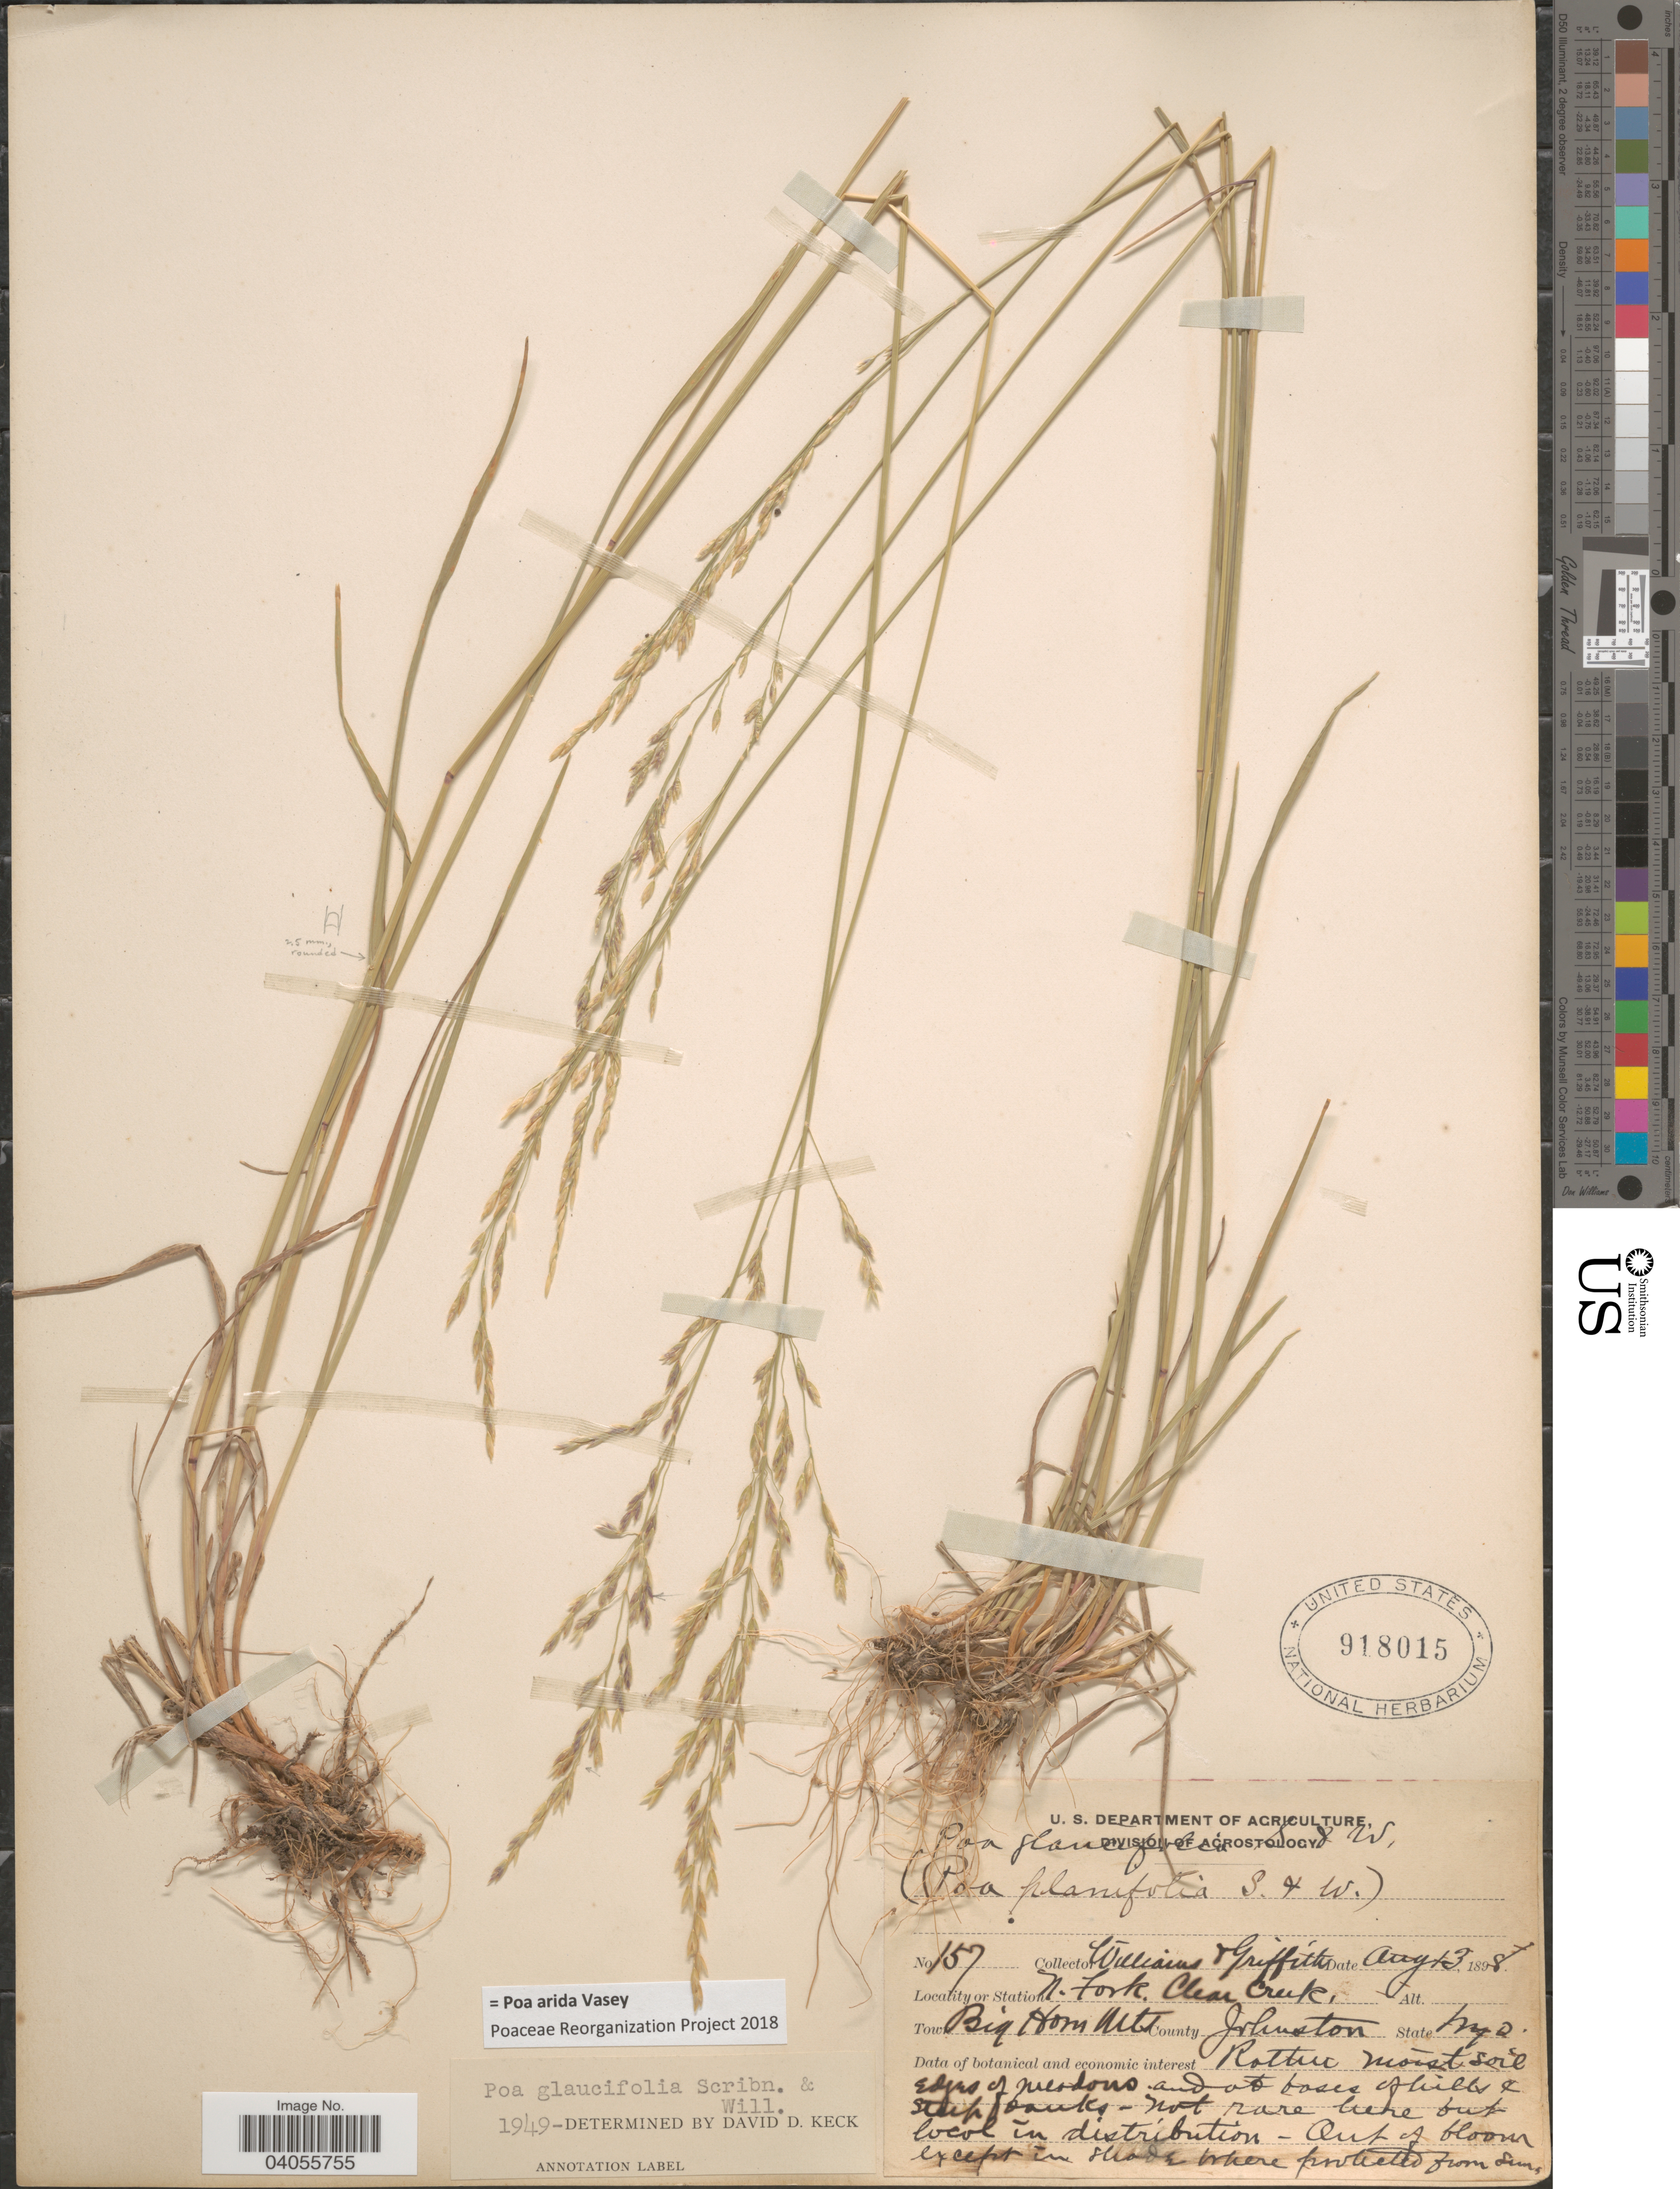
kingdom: Plantae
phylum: Tracheophyta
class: Liliopsida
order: Poales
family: Poaceae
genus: Poa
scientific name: Poa arida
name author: Vasey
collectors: -- Williams & -- Griffiths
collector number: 157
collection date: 1898-08-13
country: United States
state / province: Wyoming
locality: Station N. Fork Clear Creek. Town Big Horn Mts. County Johnston.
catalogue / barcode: US 918015